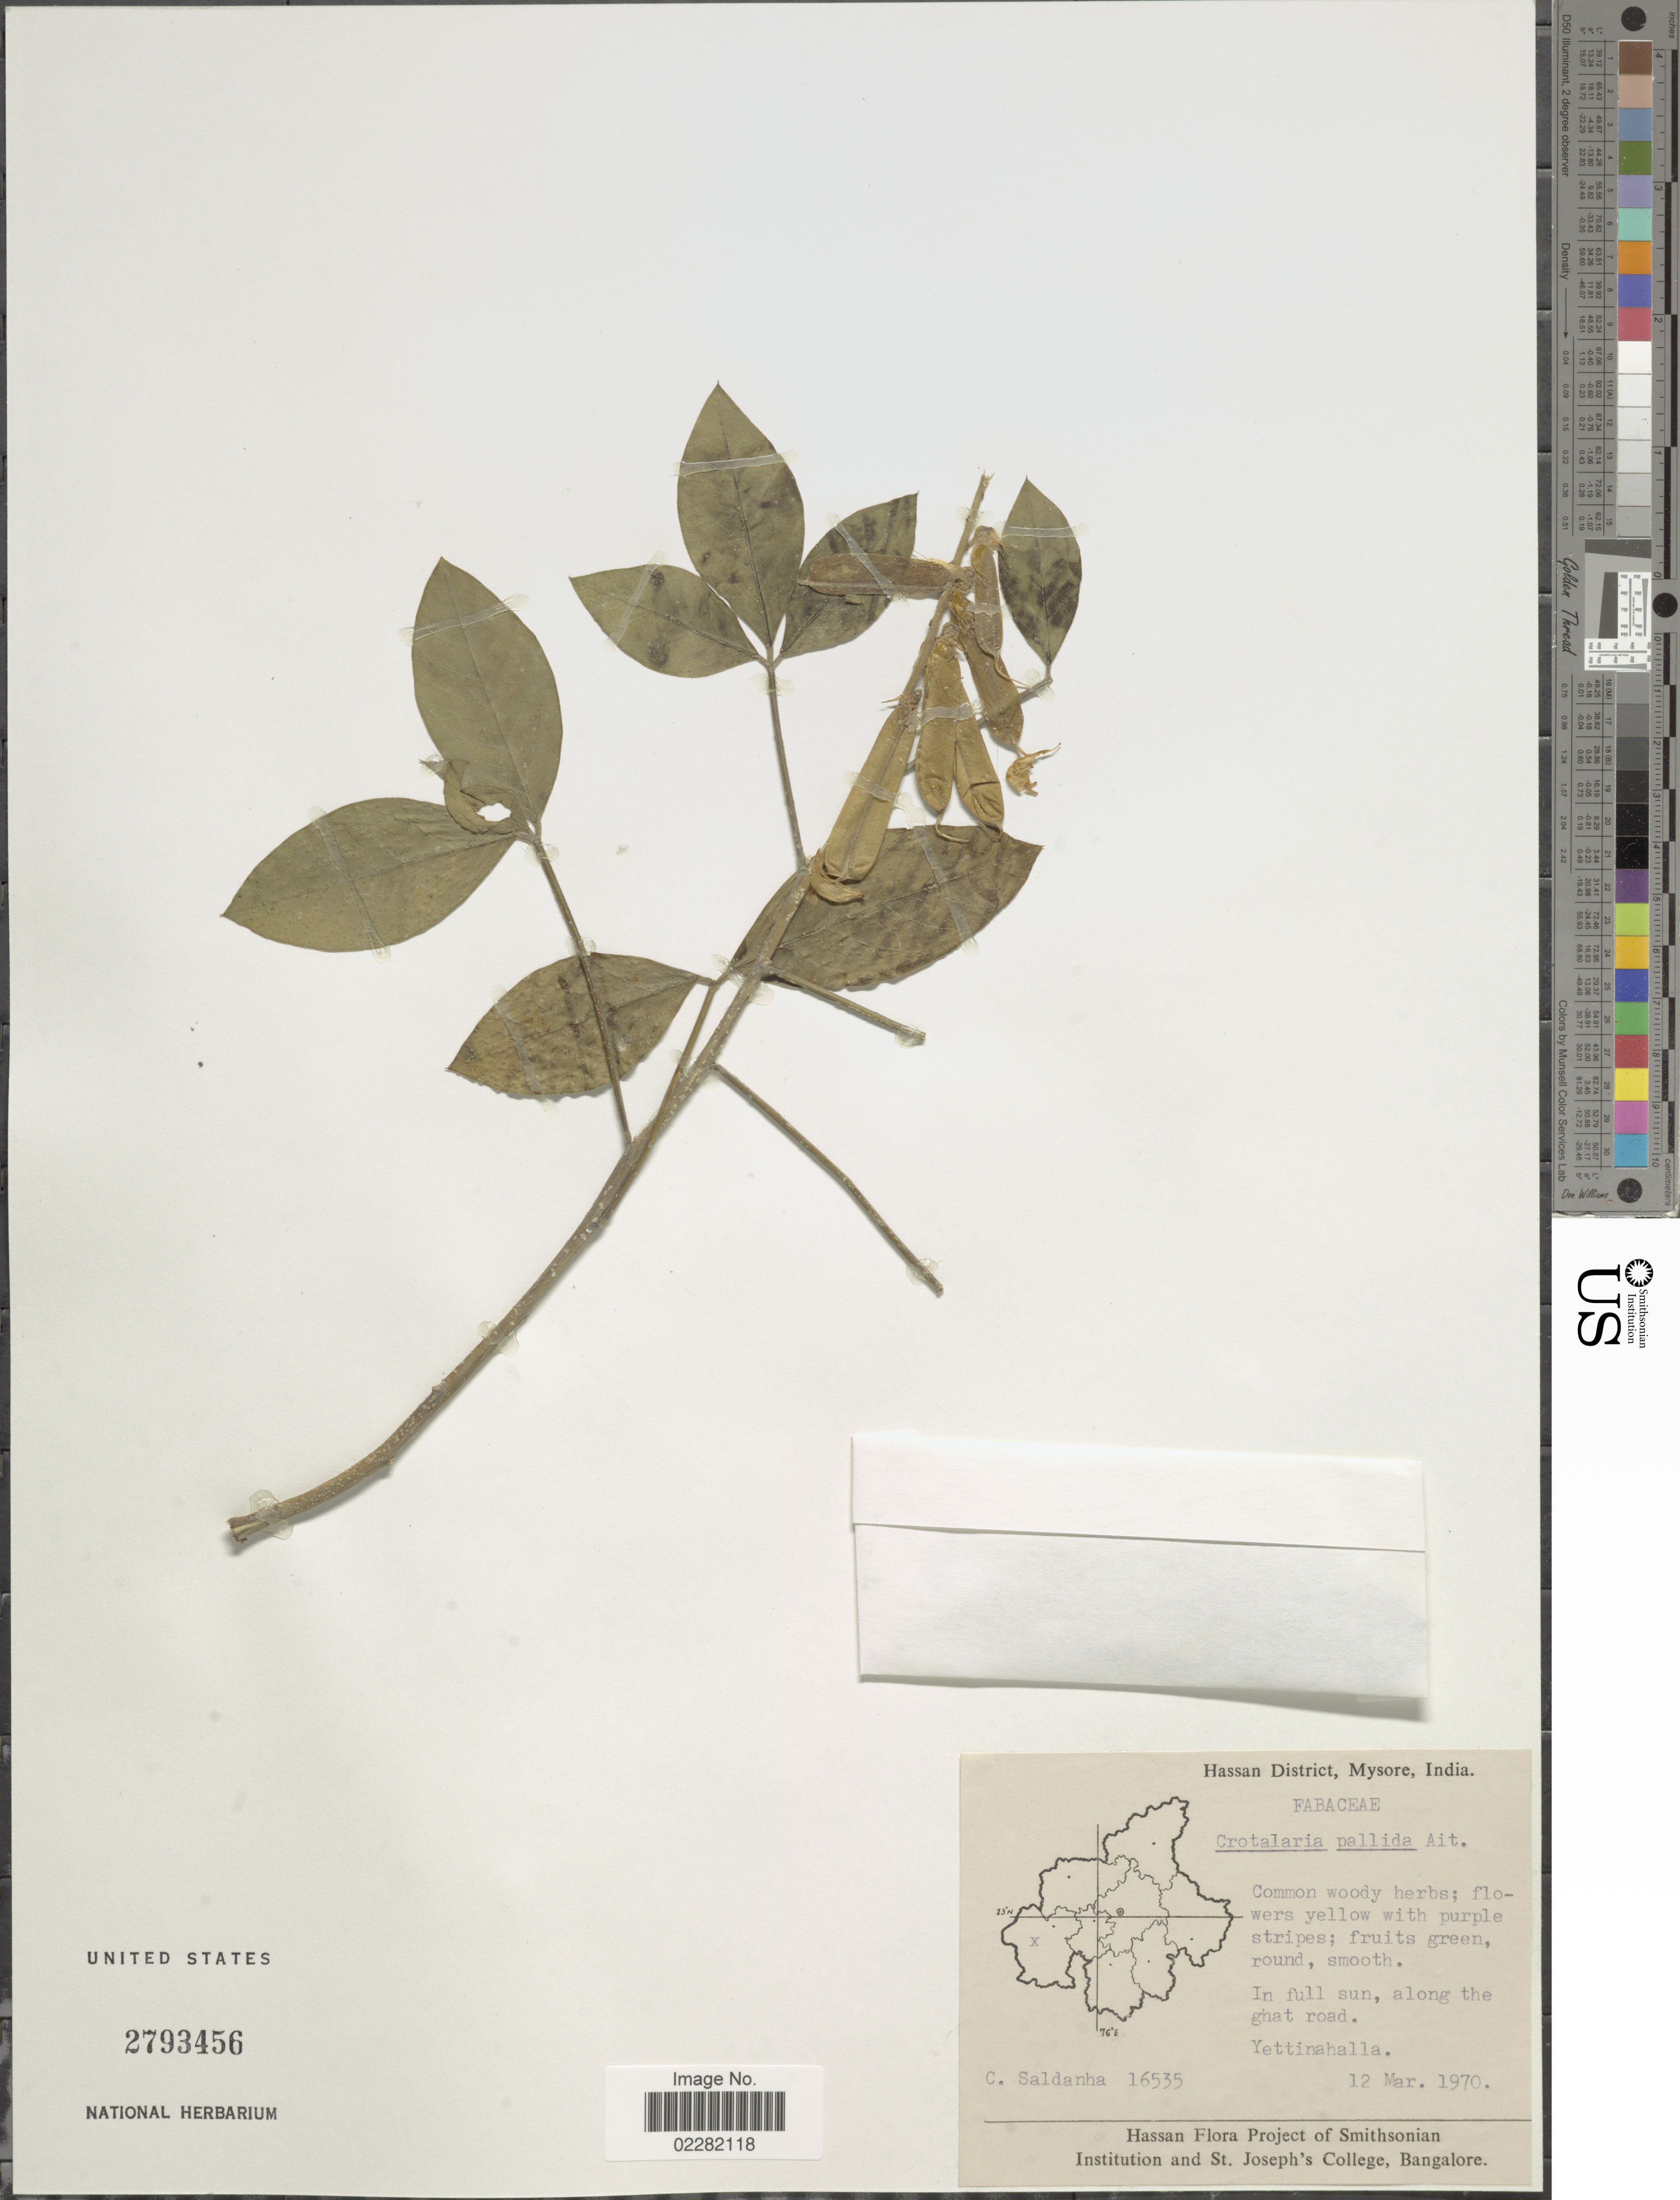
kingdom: Plantae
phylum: Tracheophyta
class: Magnoliopsida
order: Fabales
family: Fabaceae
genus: Crotalaria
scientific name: Crotalaria pallida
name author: Aiton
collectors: C. Saldanha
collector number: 16535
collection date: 1970-03-12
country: India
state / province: Karnataka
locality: Hassan District, Mysore, India, Along the ghat road Yettinahalla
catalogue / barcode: US 2793456